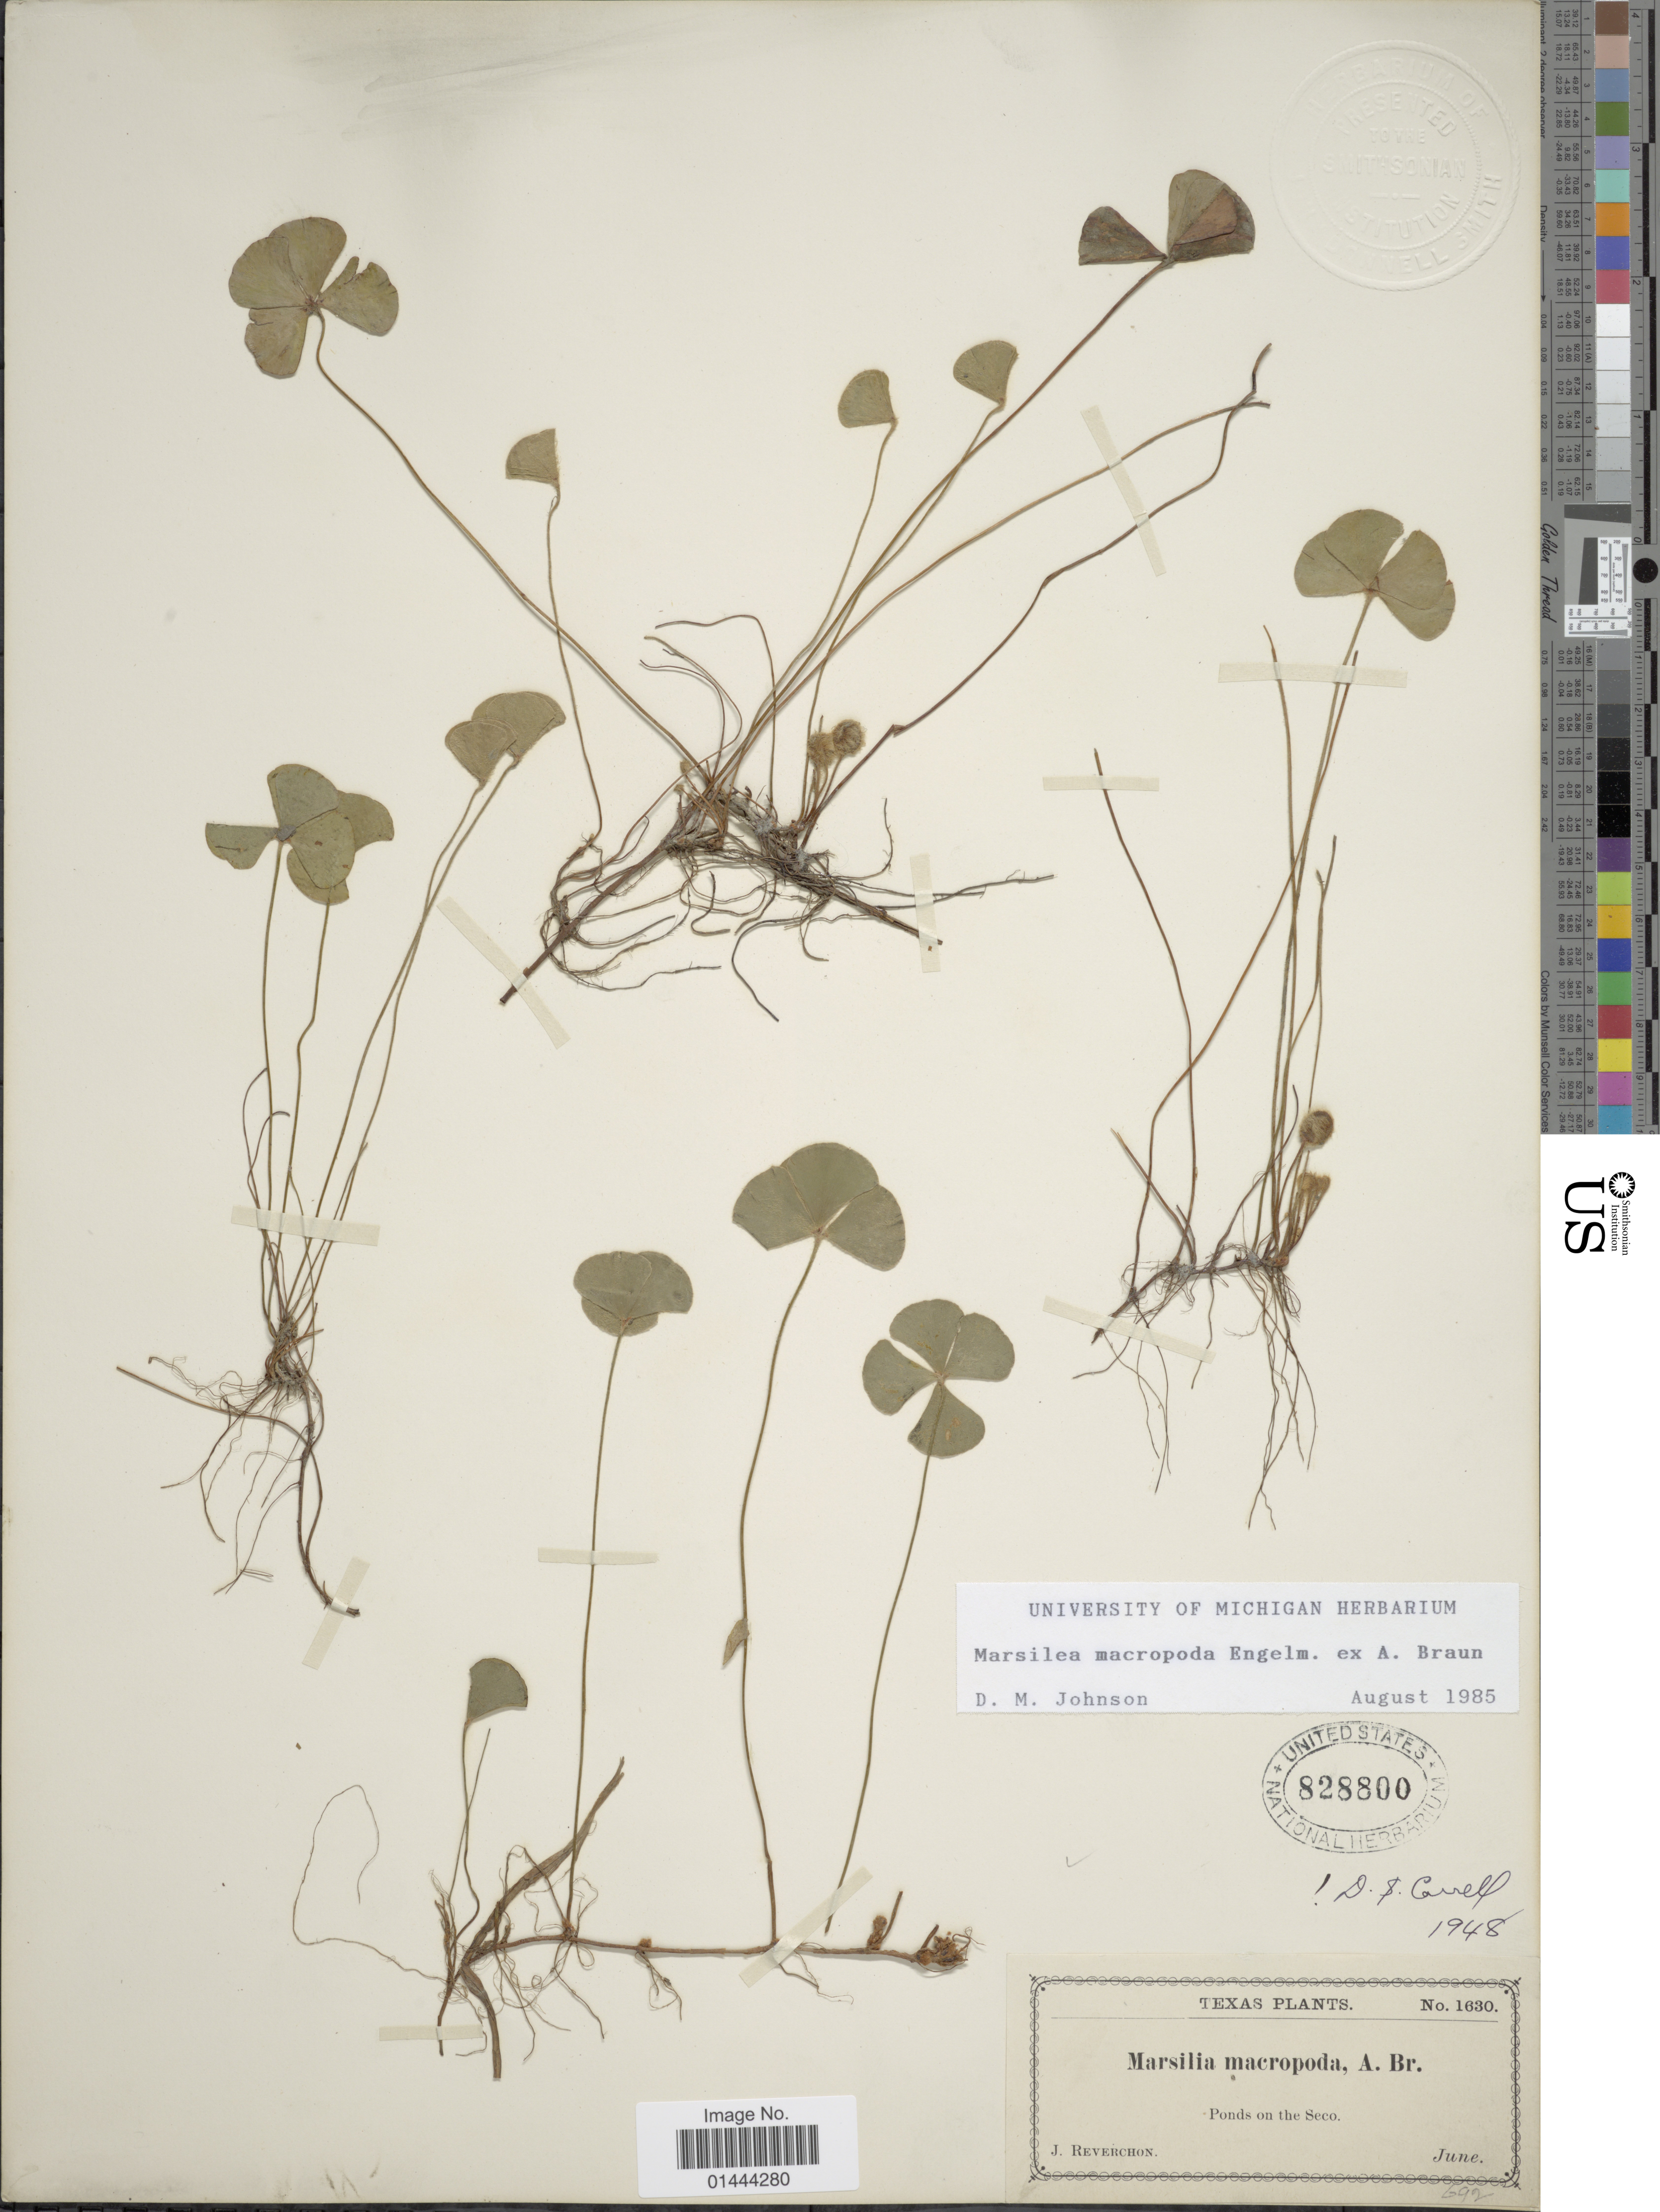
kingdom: Plantae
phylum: Tracheophyta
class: Polypodiopsida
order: Salviniales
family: Marsileaceae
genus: Marsilea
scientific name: Marsilea macropoda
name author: Engelm. ex A. Braun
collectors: J. Reverchon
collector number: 1630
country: United States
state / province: Texas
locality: Ponds on the Seco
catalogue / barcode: US 828800